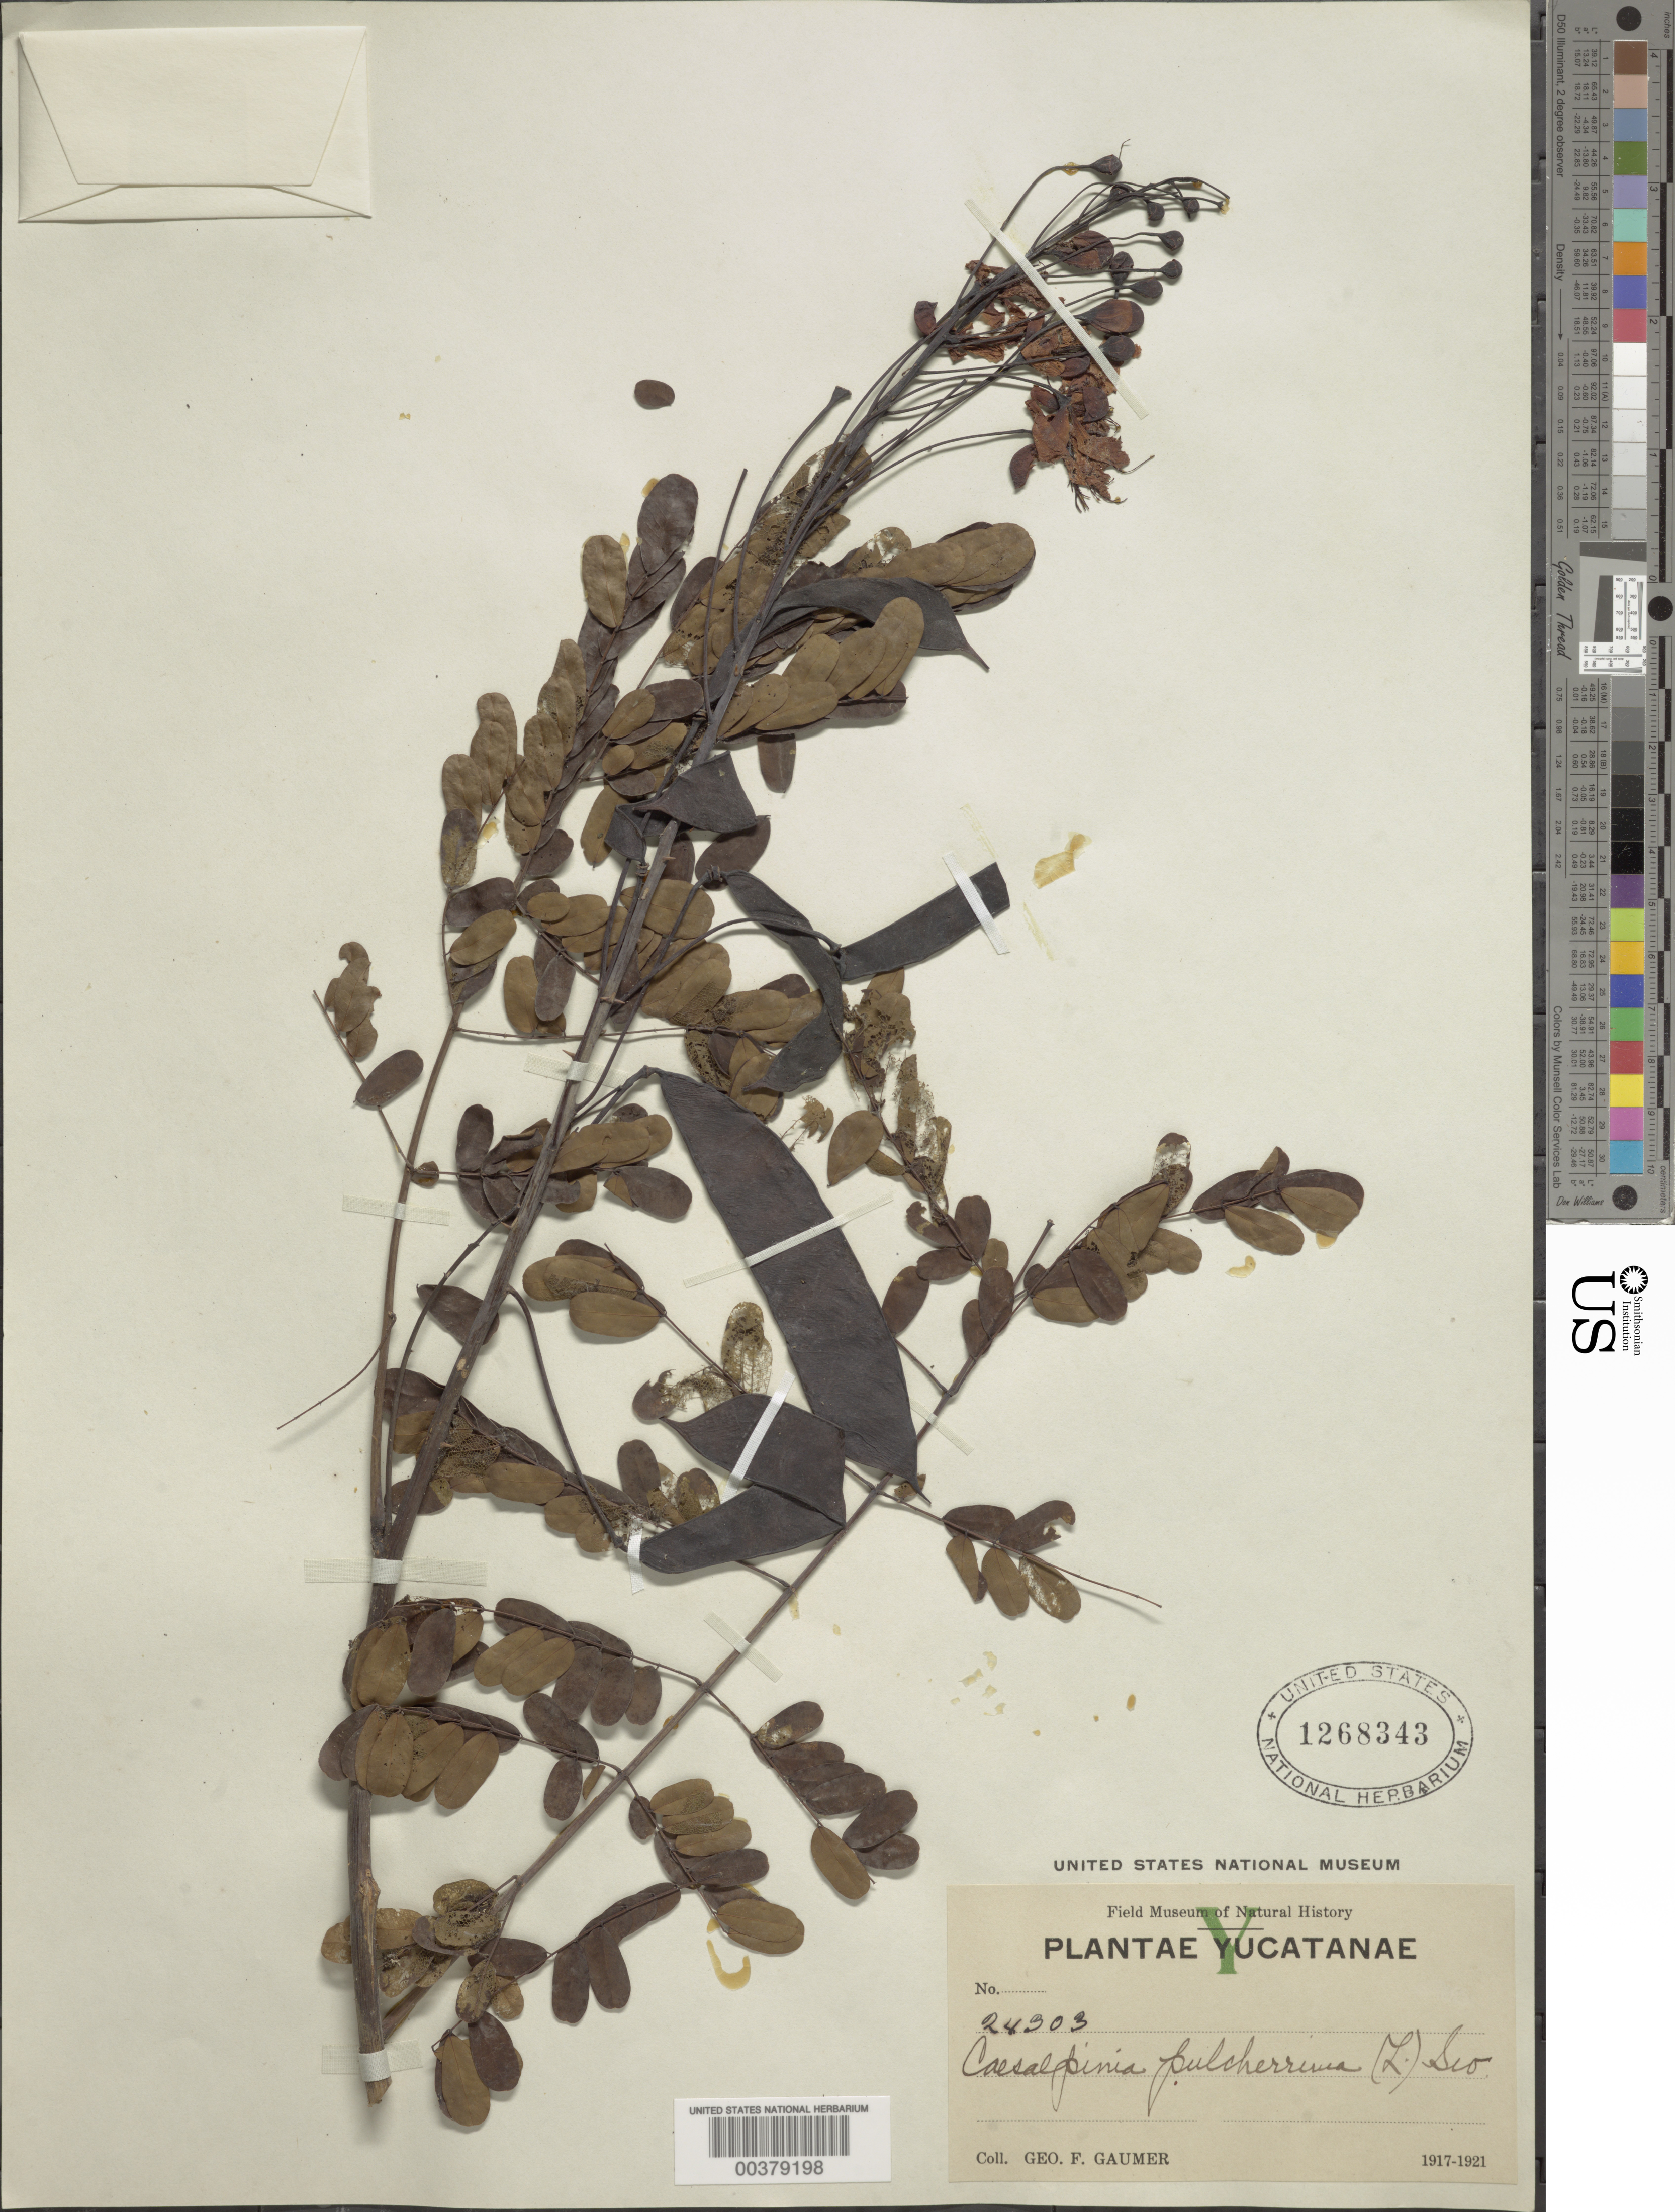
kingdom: Plantae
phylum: Tracheophyta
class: Magnoliopsida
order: Fabales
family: Fabaceae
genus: Caesalpinia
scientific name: Caesalpinia pulcherrima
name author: (L.) Sw.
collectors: G. F. Gaumer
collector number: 24303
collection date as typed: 1917 to -- -- 1921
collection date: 1917/1921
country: Mexico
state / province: Yucatán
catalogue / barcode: US 1268343